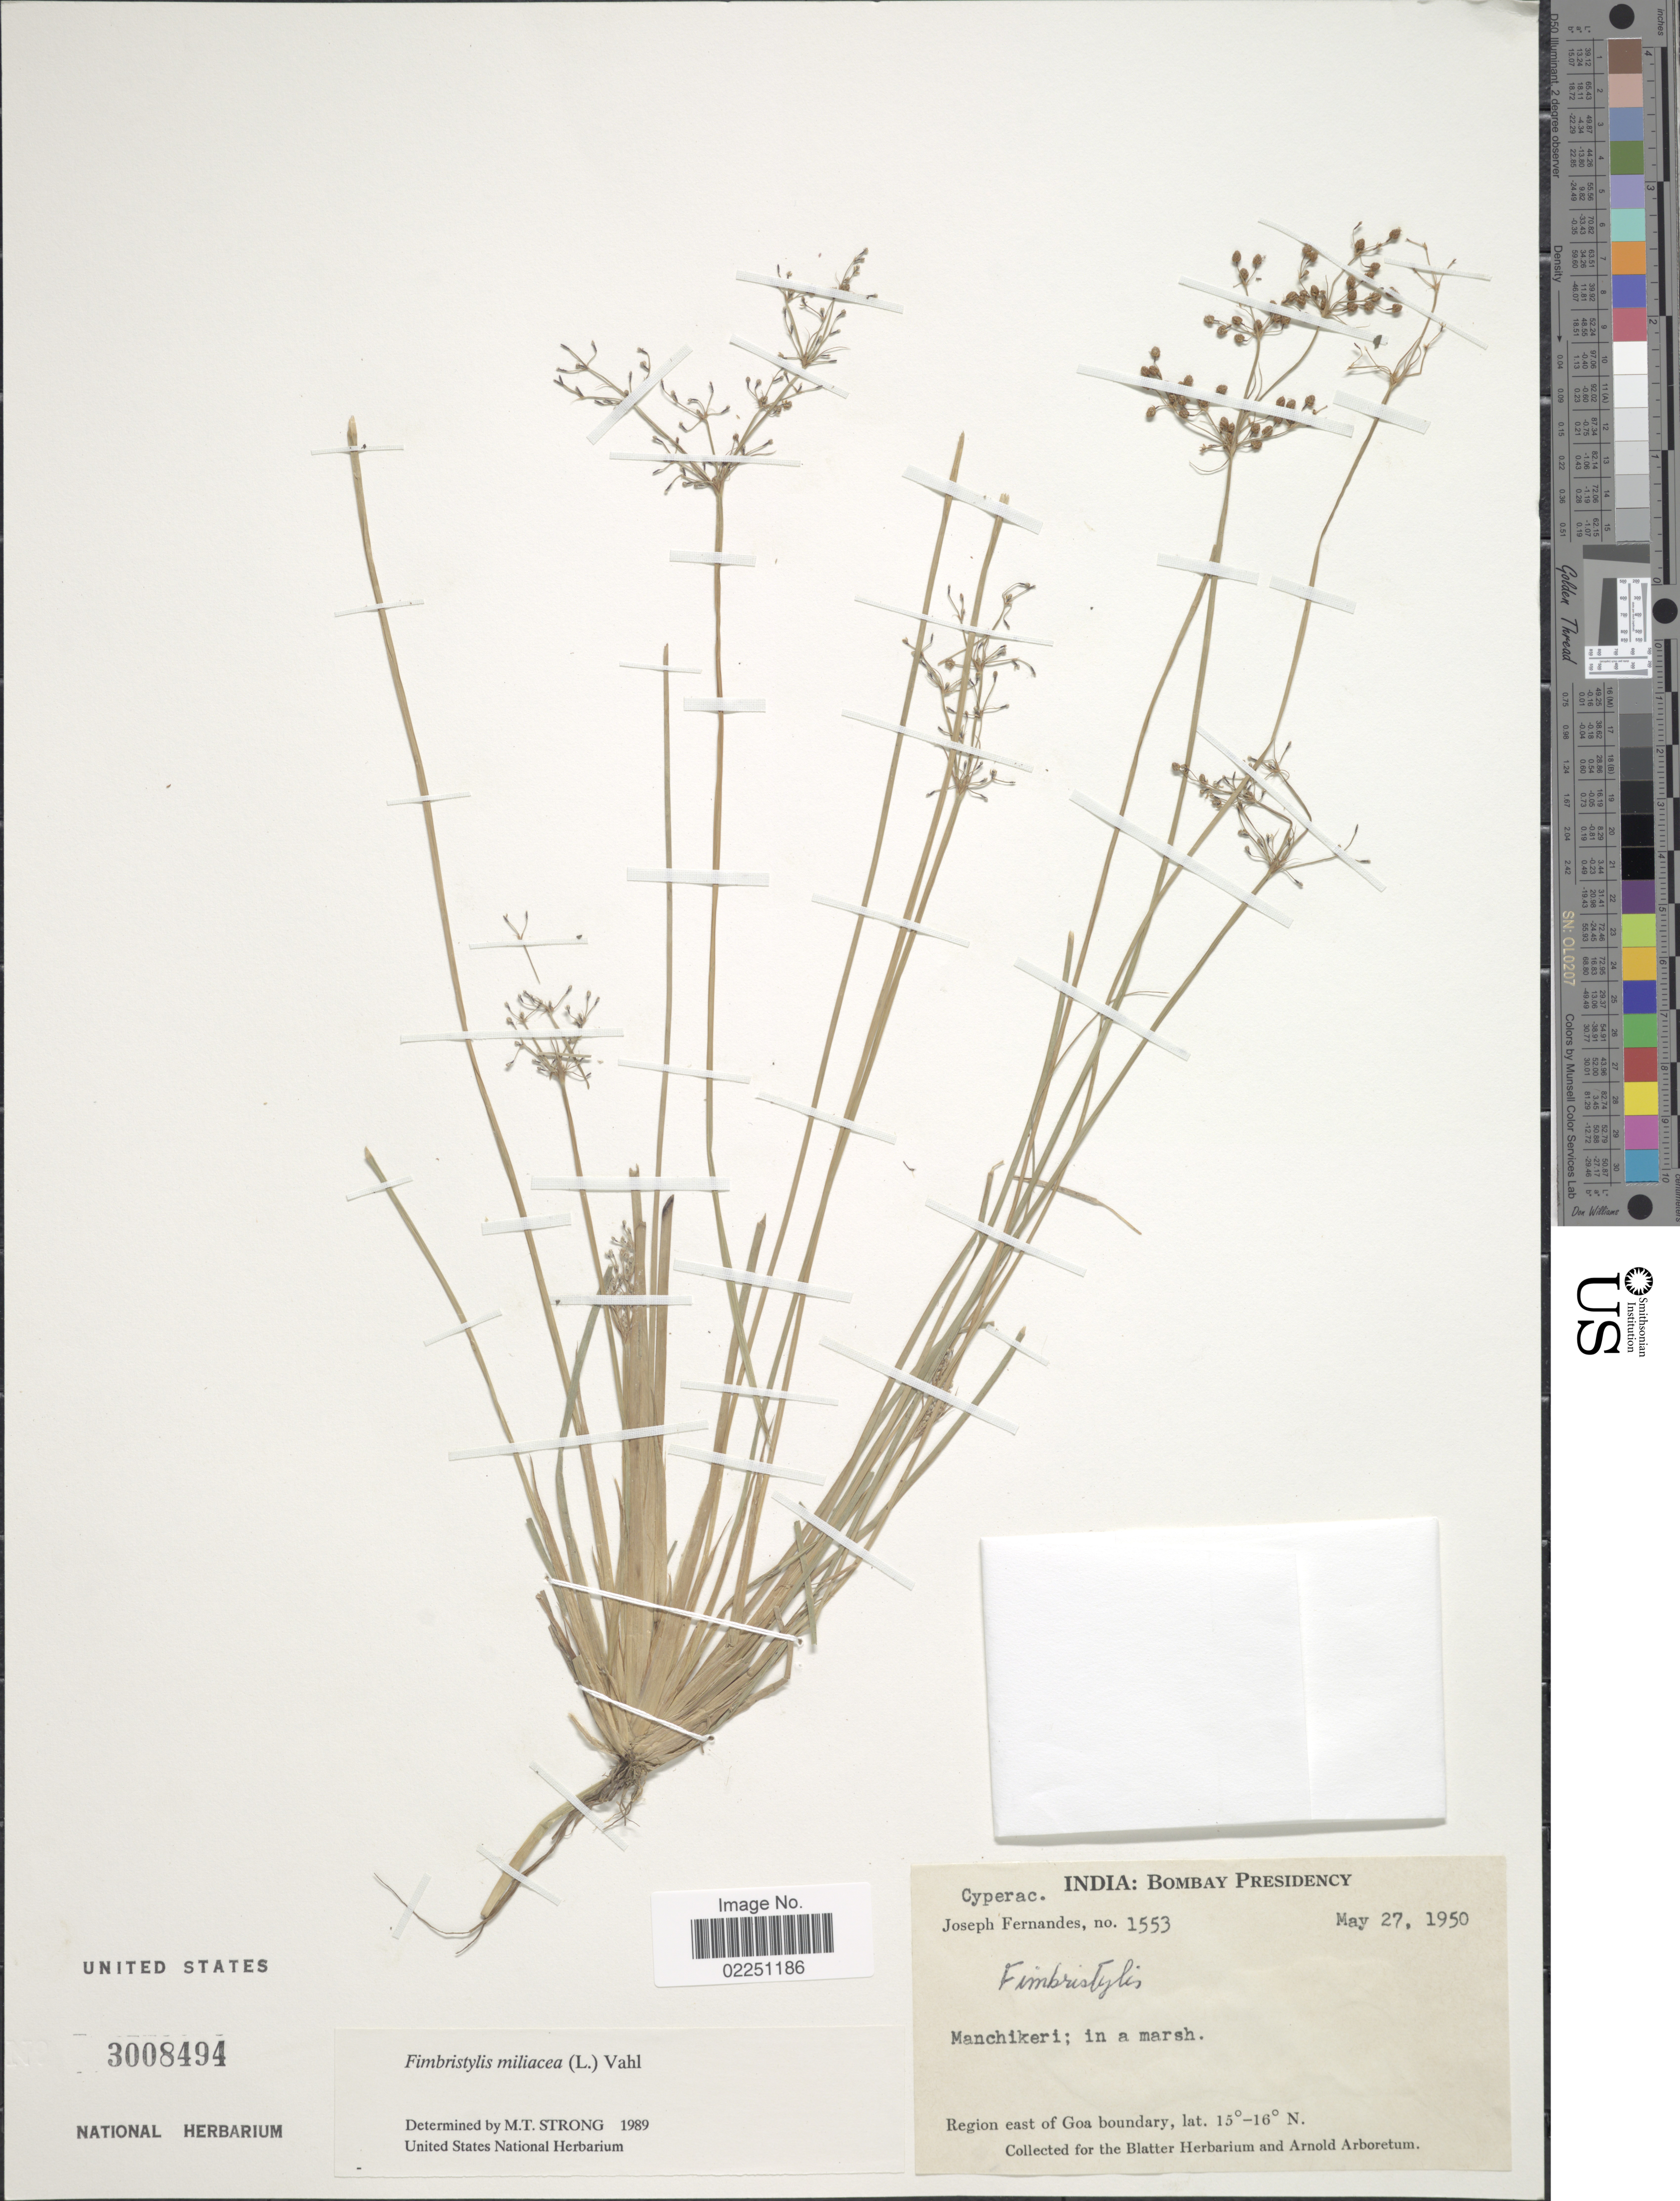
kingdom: Plantae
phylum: Tracheophyta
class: Liliopsida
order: Poales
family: Cyperaceae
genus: Fimbristylis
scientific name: Fimbristylis littoralis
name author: Gaudich.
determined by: Strong, M. T., (US), Smithsonian Institution - National Museum of Natural History (UNITED STATES)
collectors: J. Fernandes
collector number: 1553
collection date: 1950-05-27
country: India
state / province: Goa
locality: Bombay Presidency. Manchikeri. Region east of Goa boundary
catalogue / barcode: US 3008494